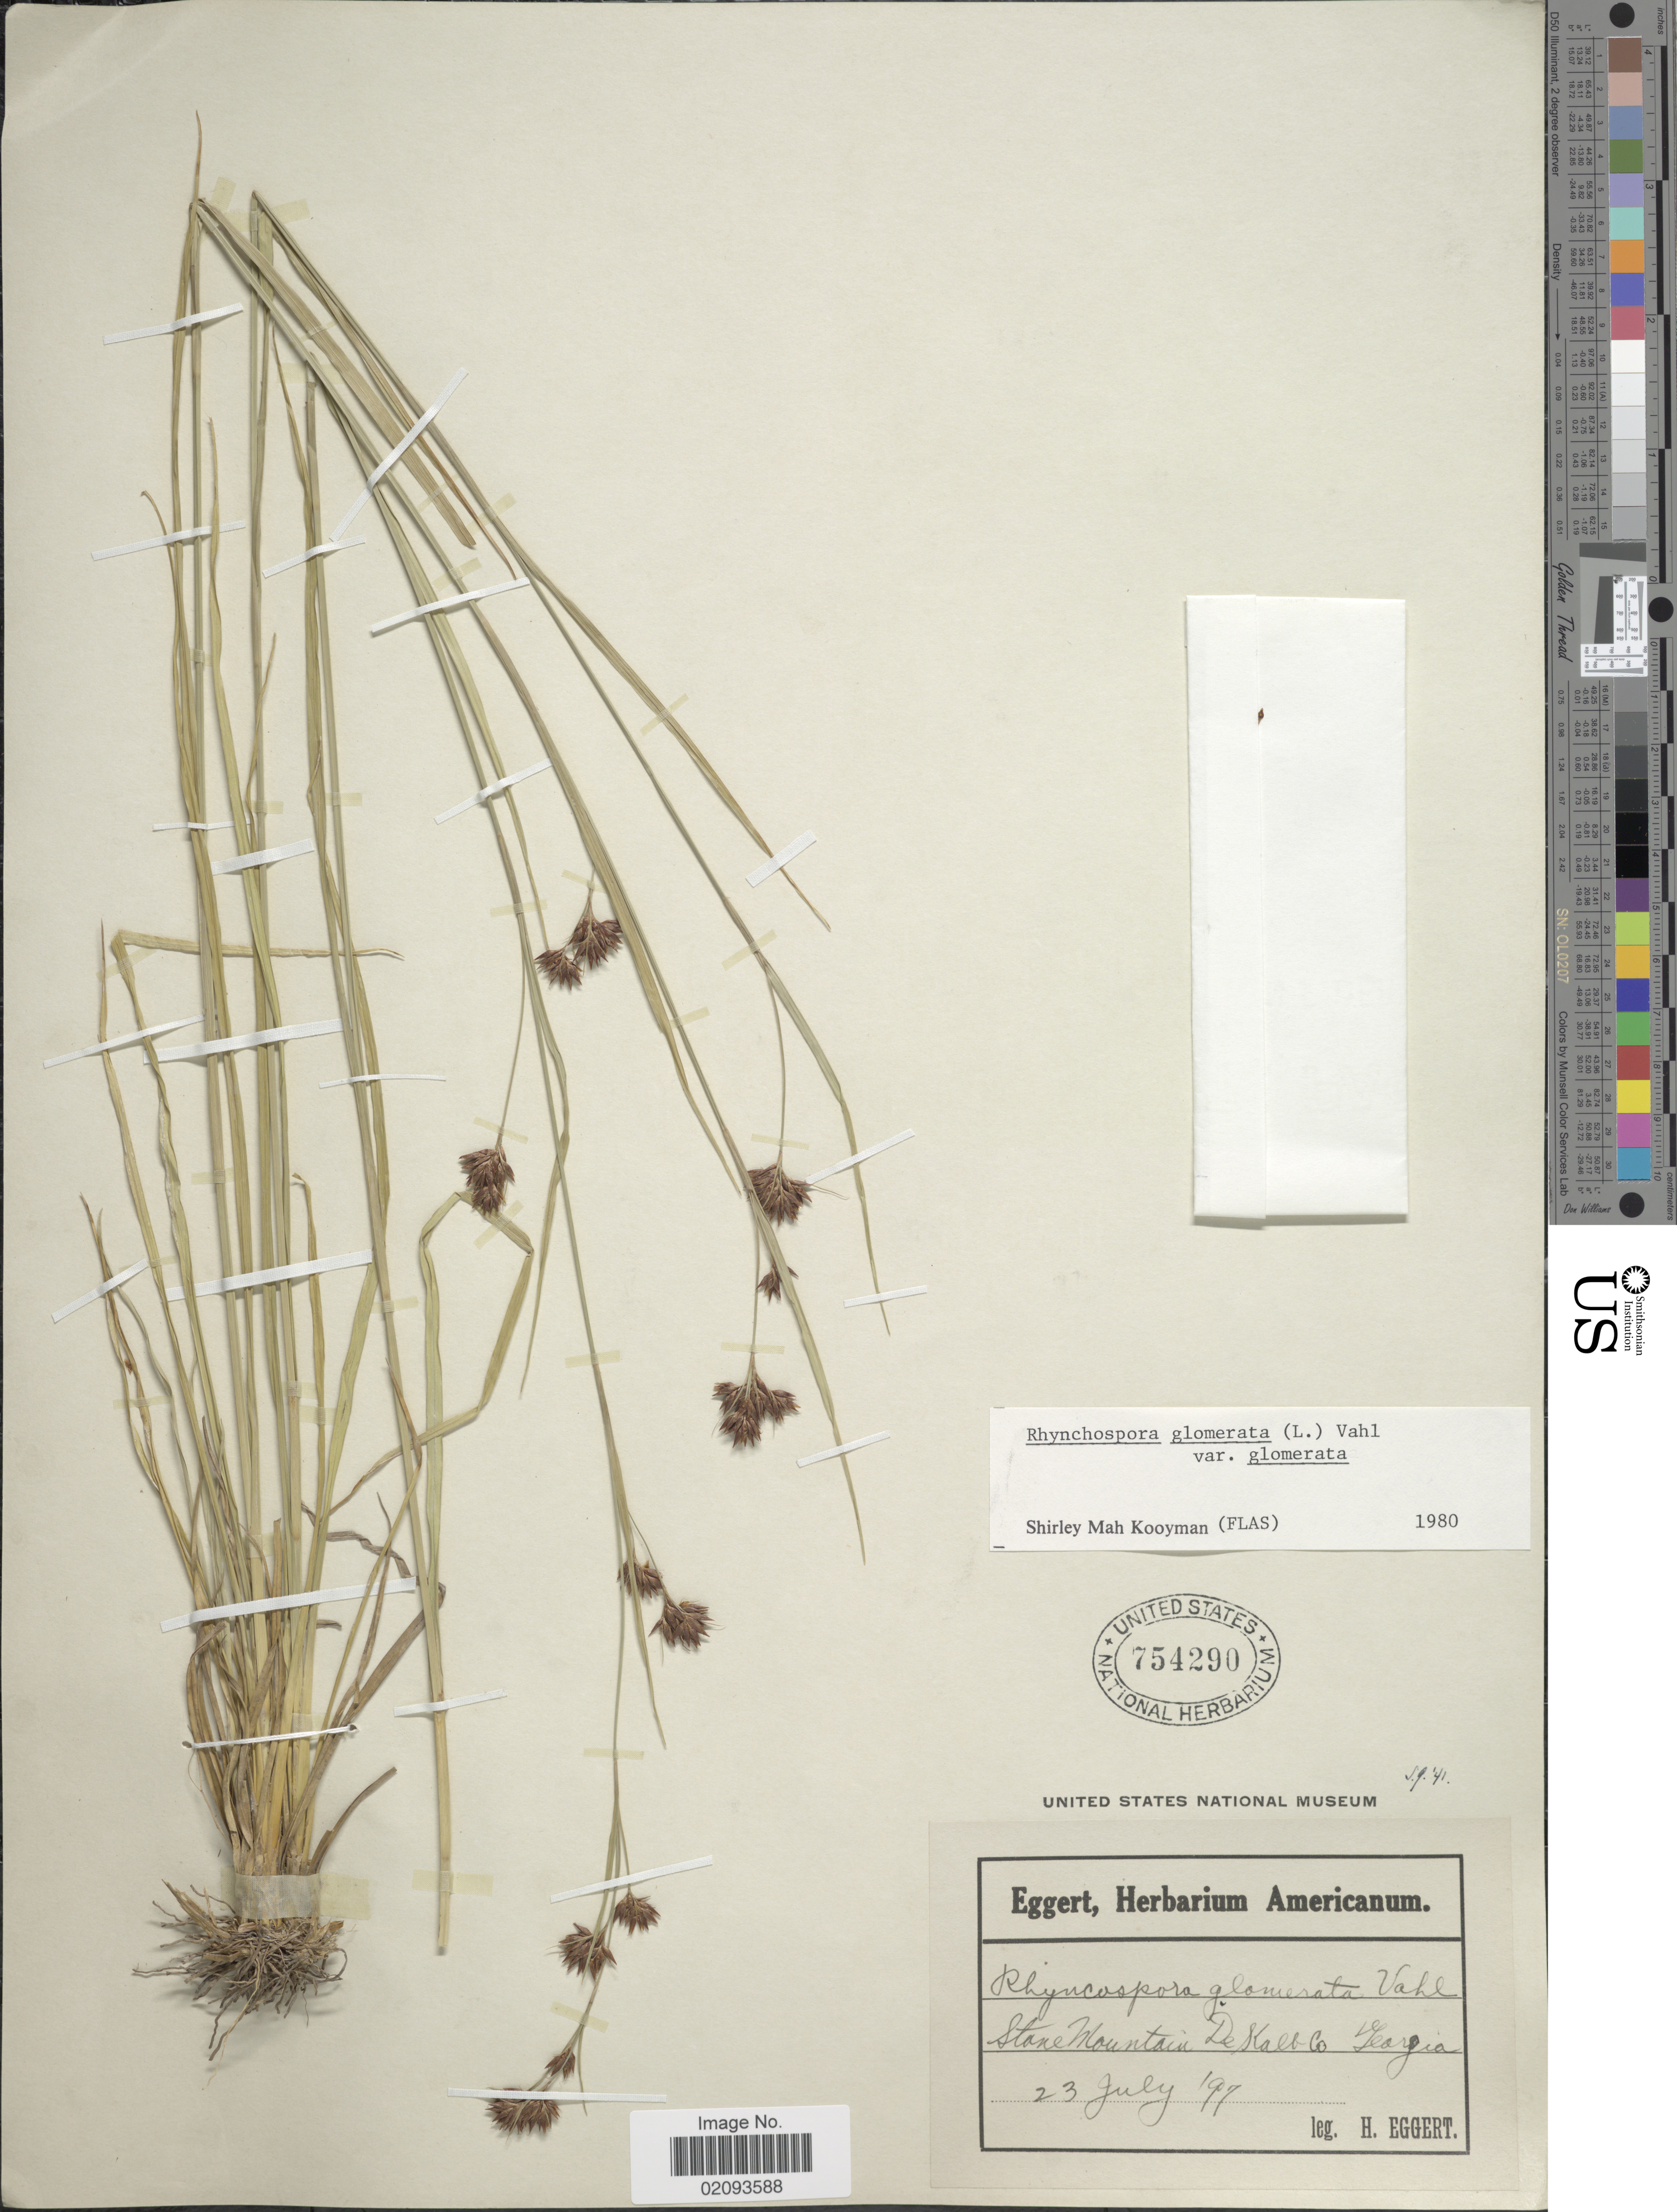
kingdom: Plantae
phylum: Tracheophyta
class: Liliopsida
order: Poales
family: Cyperaceae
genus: Rhynchospora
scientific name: Rhynchospora glomerata var. glomerata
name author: (L.) Vahl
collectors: H. Eggert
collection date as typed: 197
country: United States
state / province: Georgia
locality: Stone Mountain. De Kalb Co.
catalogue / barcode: US 754290